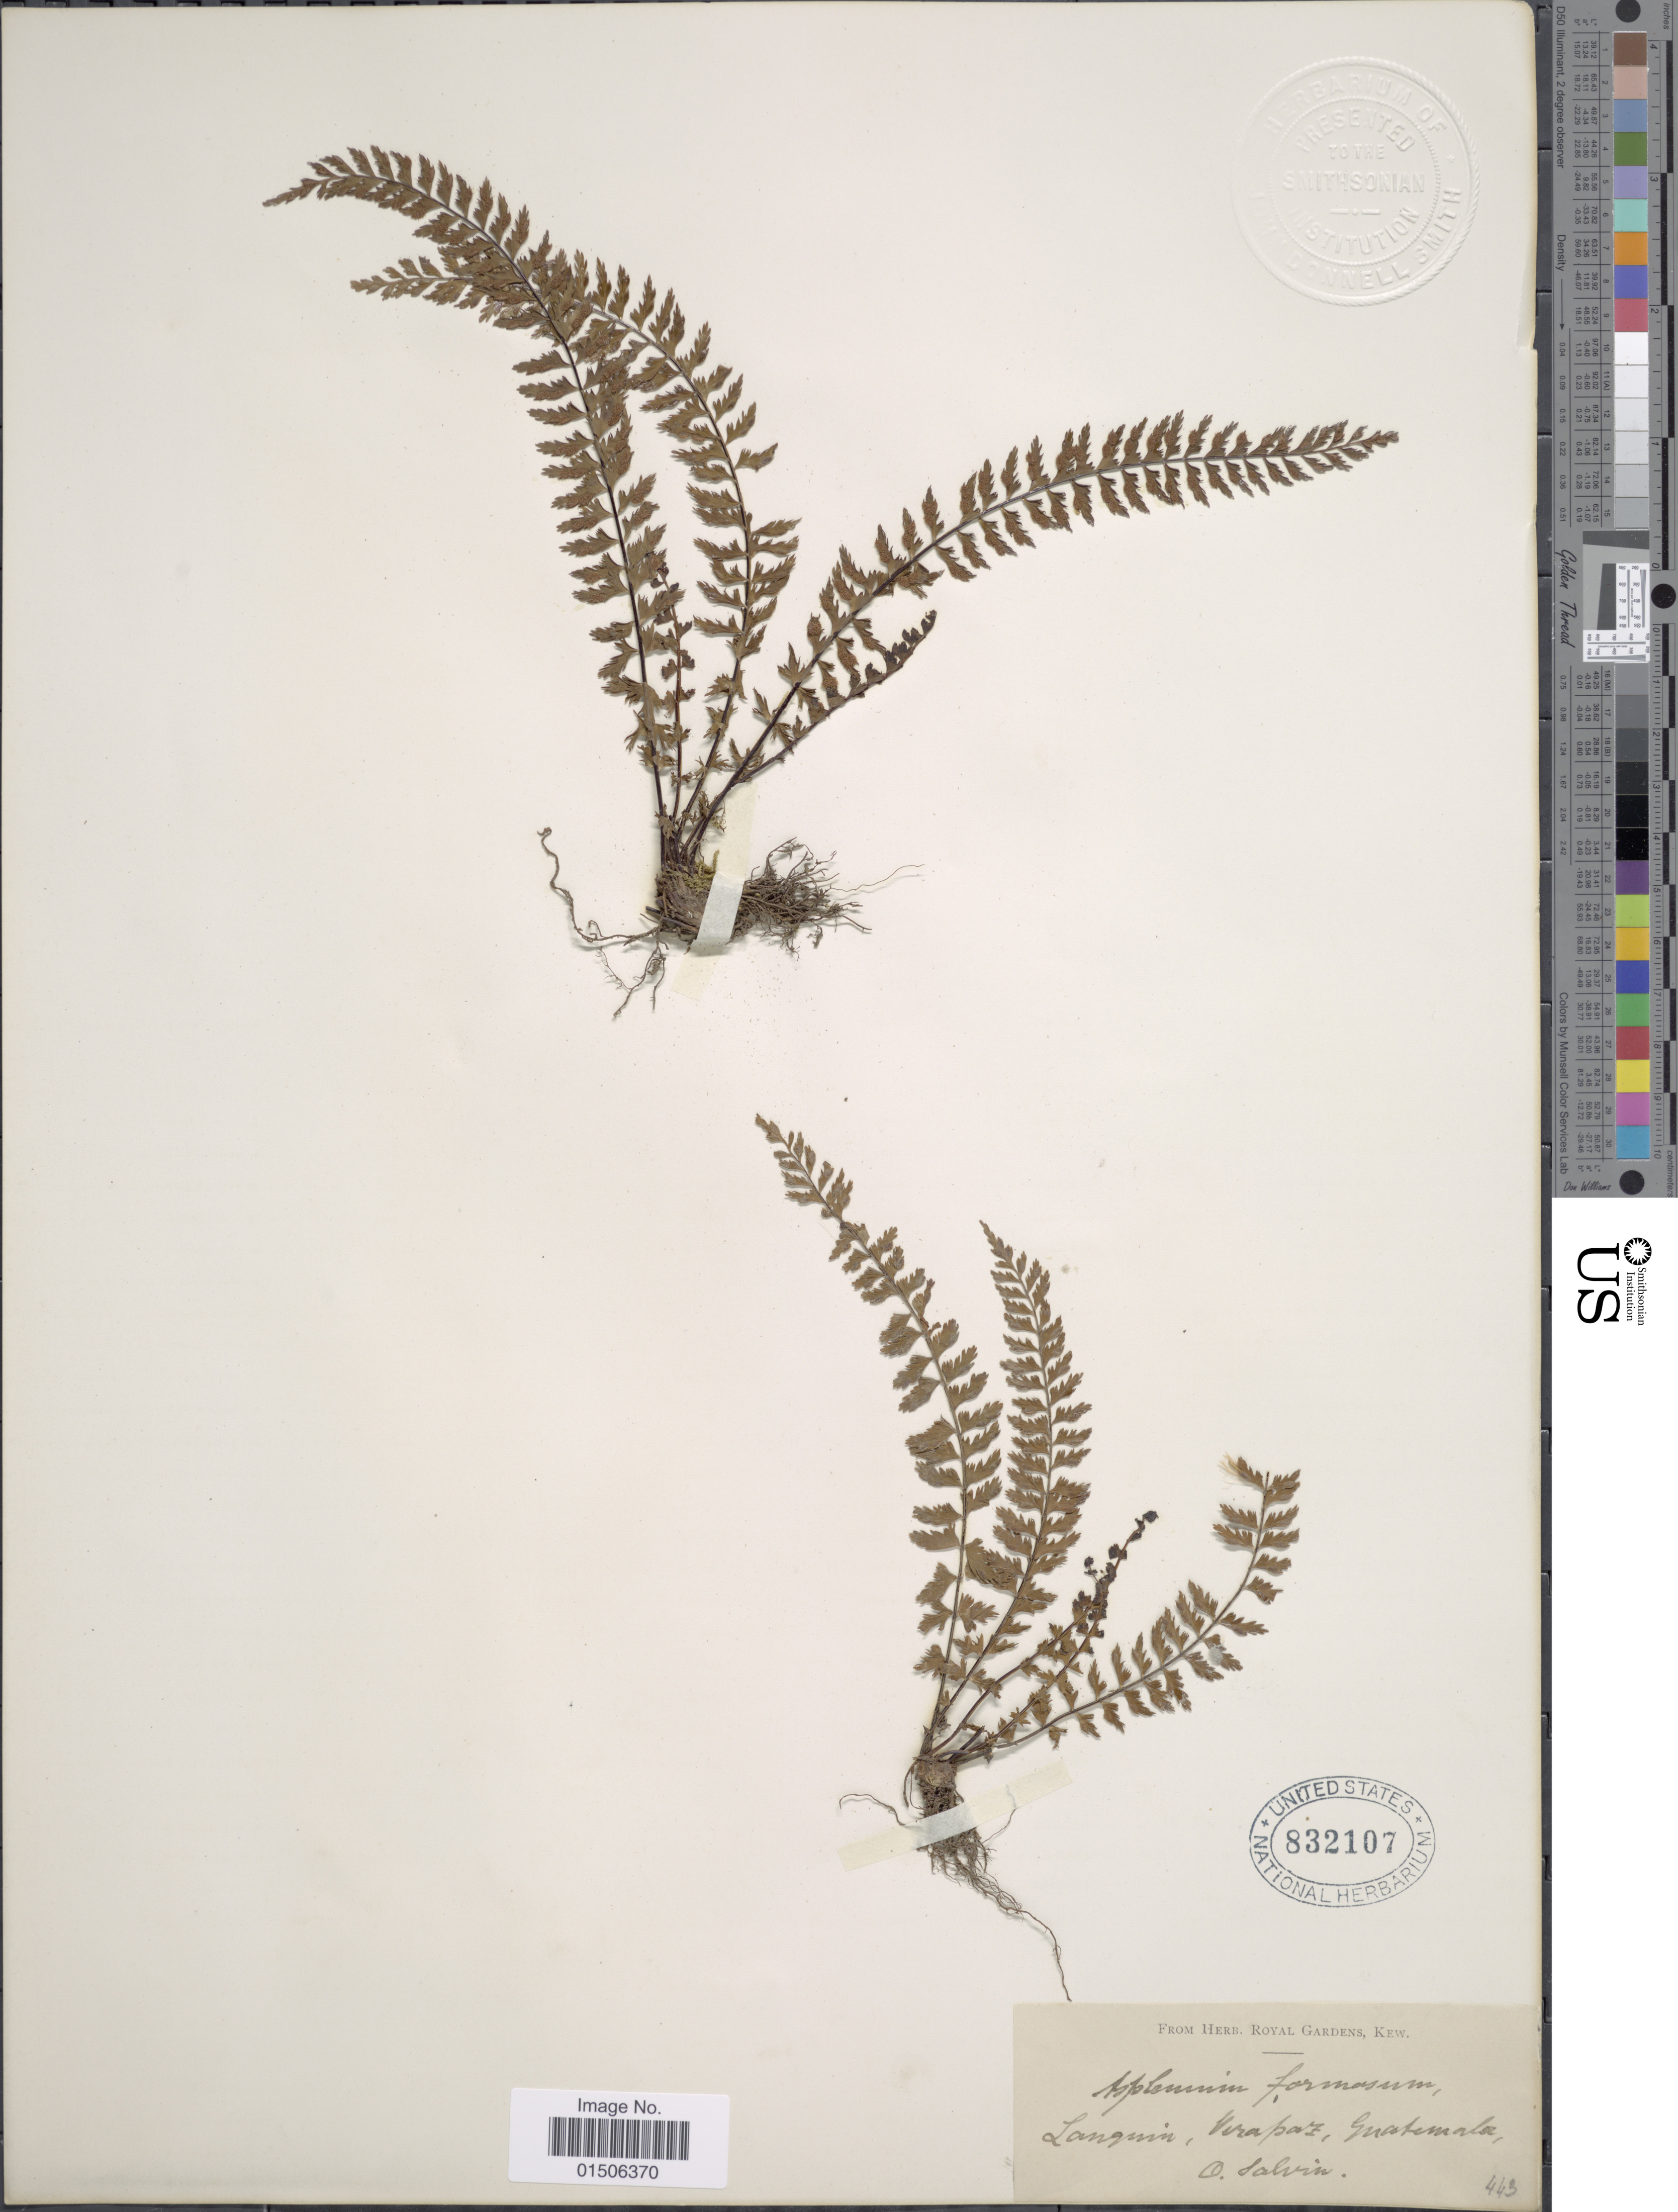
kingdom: Plantae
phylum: Tracheophyta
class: Polypodiopsida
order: Polypodiales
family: Aspleniaceae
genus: Asplenium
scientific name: Asplenium formosum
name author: Willd.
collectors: O. Salvin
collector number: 443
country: Guatemala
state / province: Alta Verapaz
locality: Lanquin, Verapaz, Guatemala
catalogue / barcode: US 832107